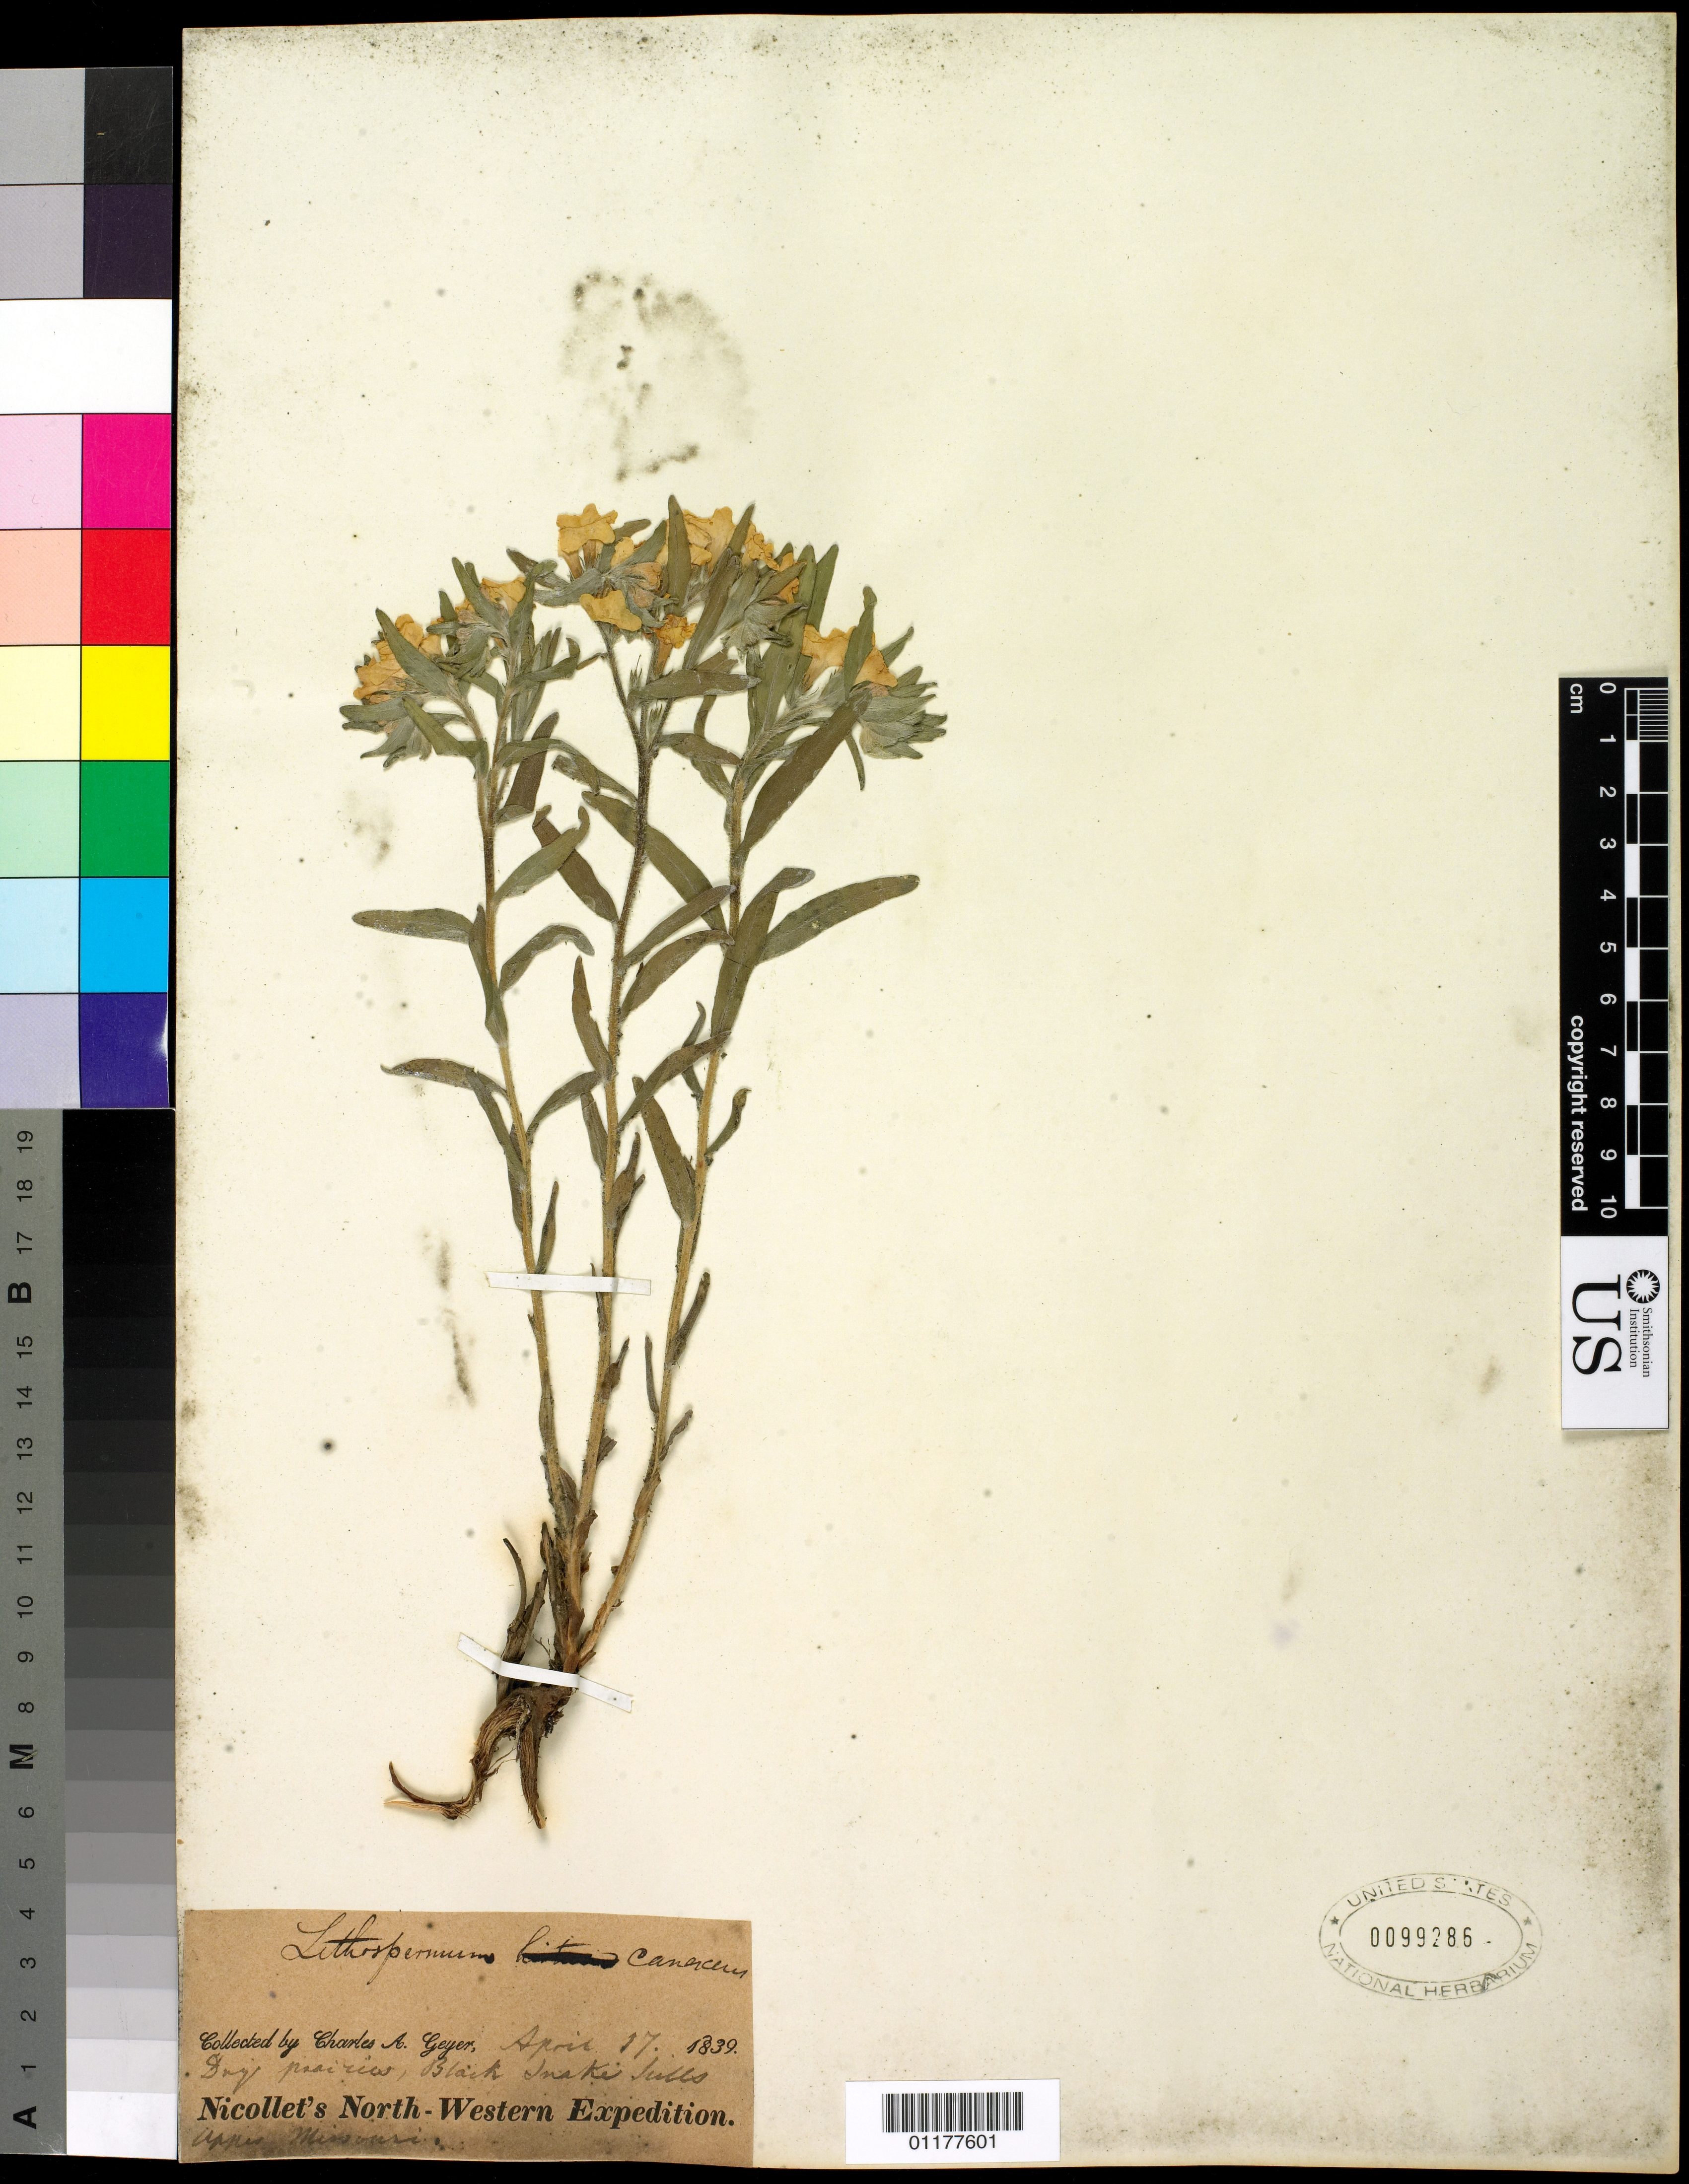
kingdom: Plantae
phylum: Tracheophyta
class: Magnoliopsida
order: Boraginales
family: Boraginaceae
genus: Lithospermum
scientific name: Lithospermum canescens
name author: (Michx.) Lehm.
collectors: C. A. Geyer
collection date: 1839-04-17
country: United States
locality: Black Snake Hills, Upper Missouri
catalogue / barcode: US 99286